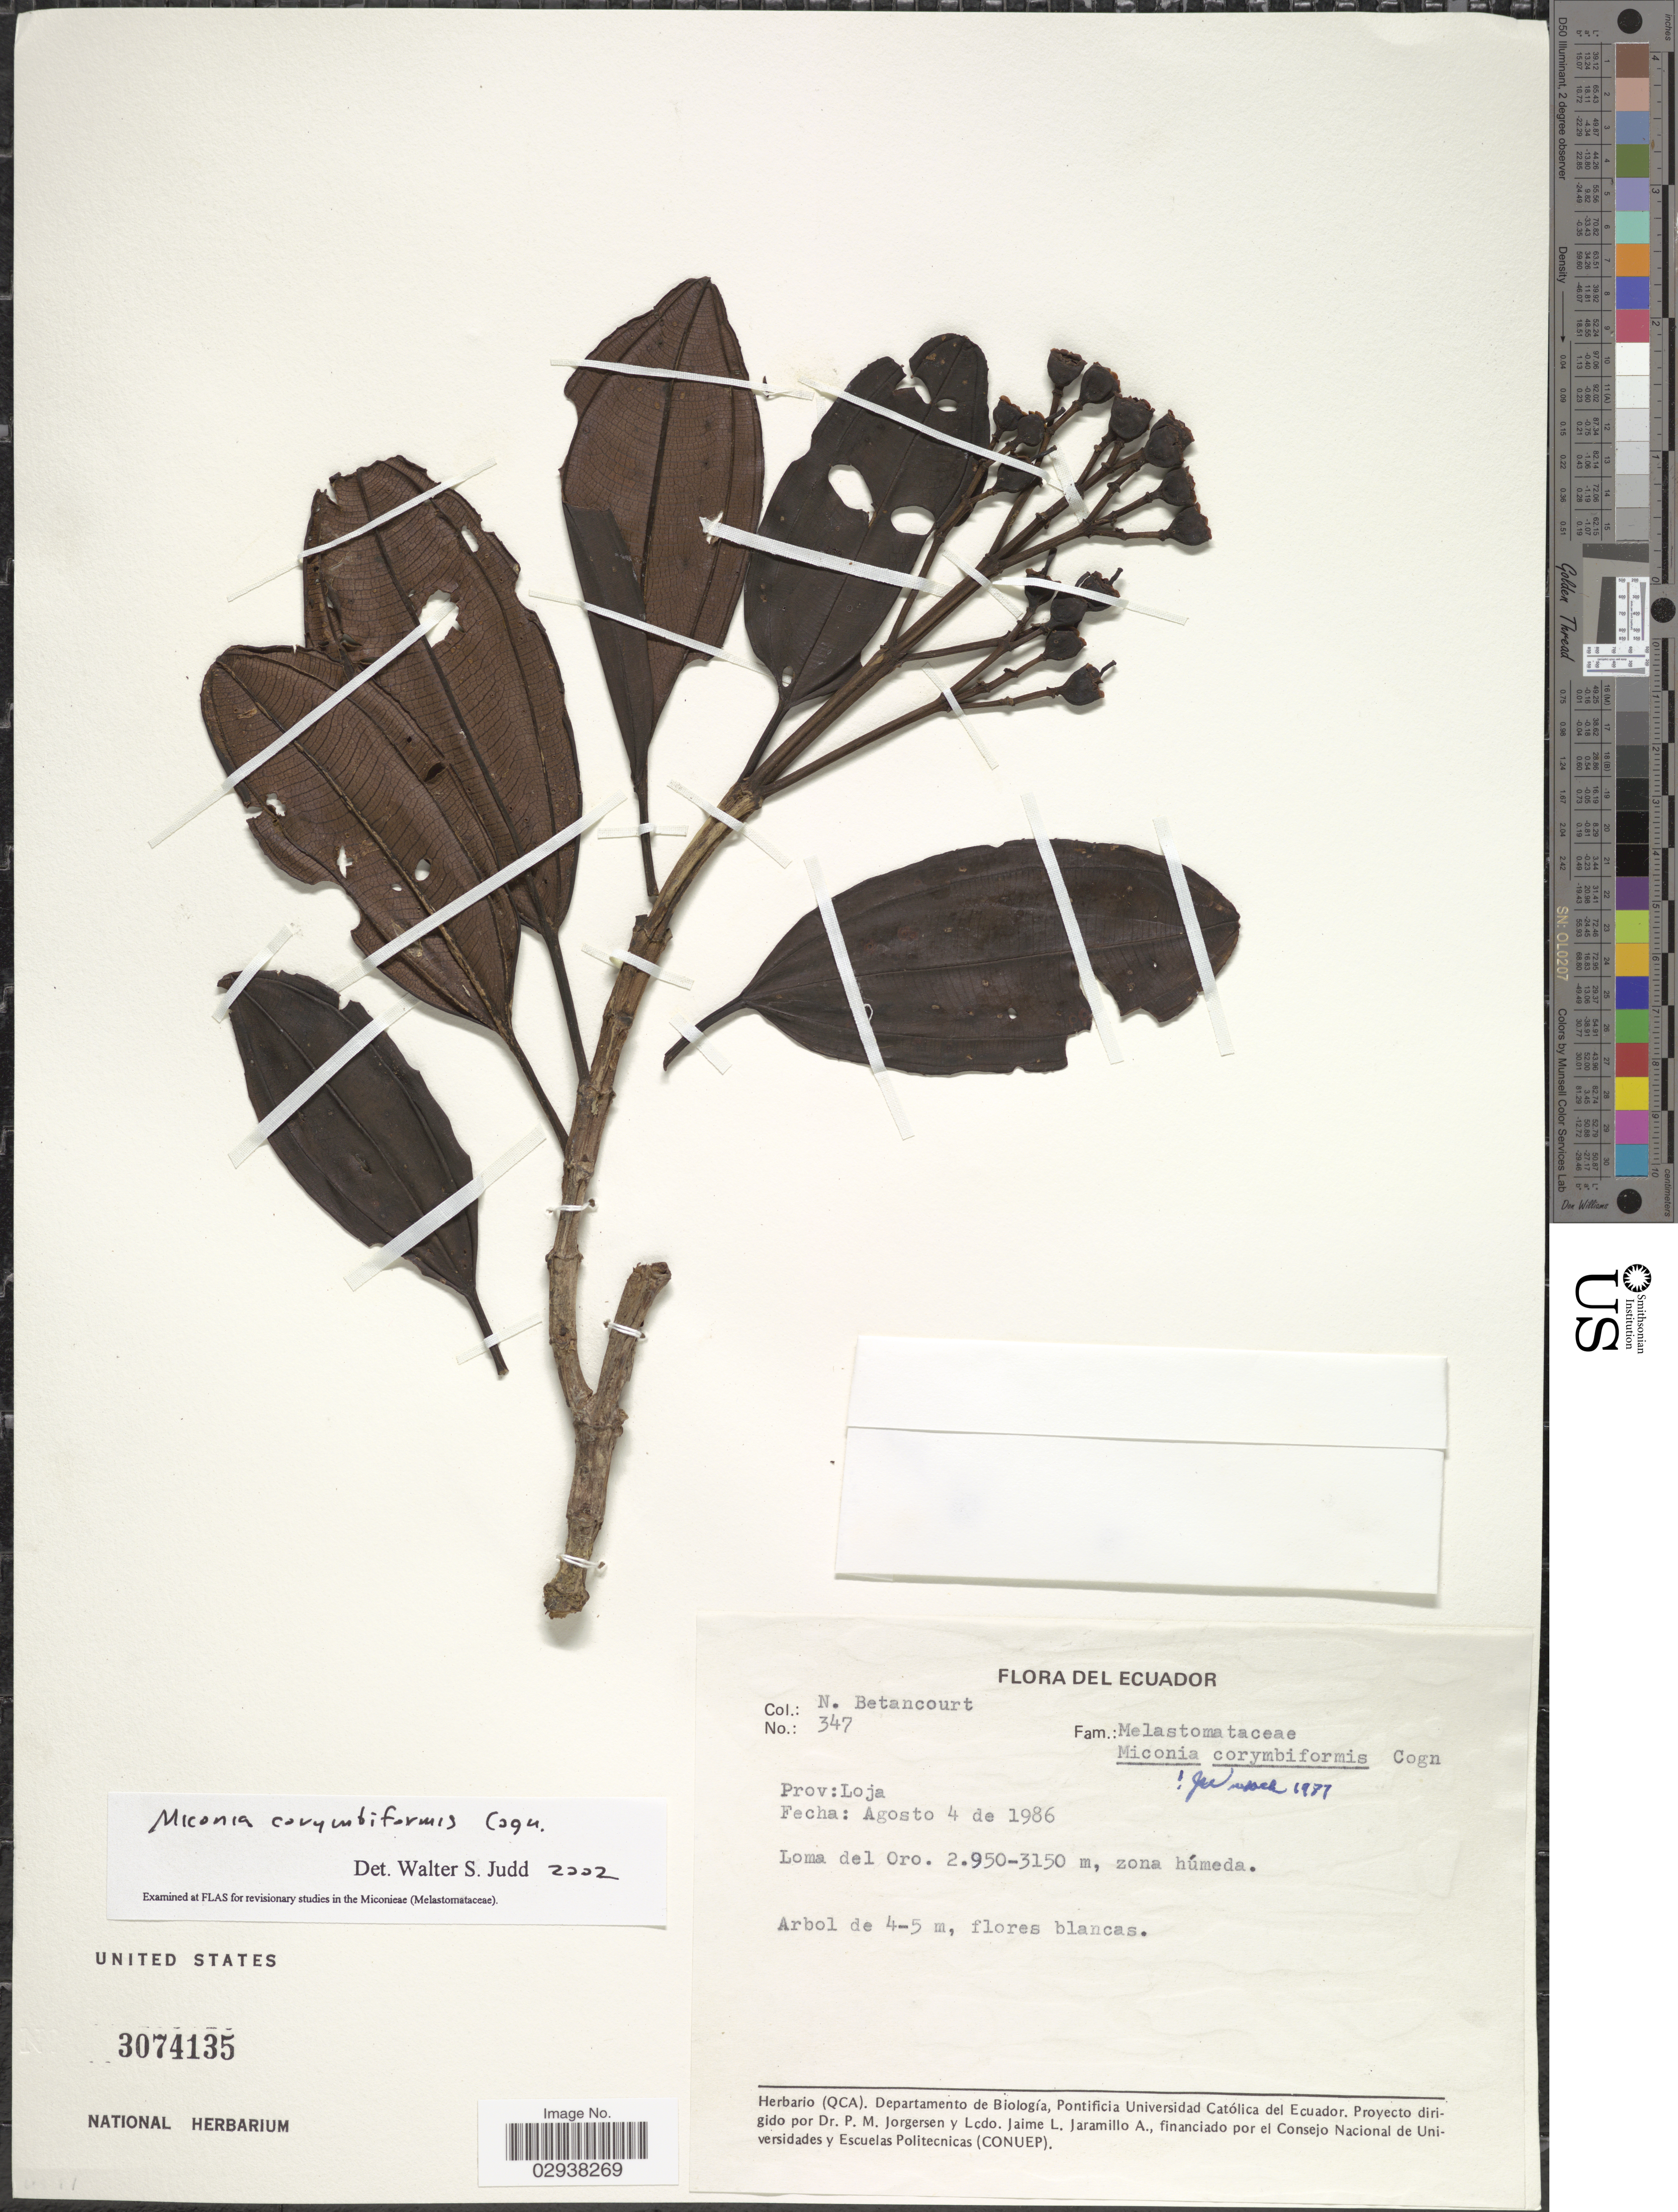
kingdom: Plantae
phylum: Tracheophyta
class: Magnoliopsida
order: Myrtales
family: Melastomataceae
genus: Miconia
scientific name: Miconia corymbiformis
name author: Cogn.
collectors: N. Betancourt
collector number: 347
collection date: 1986-08-04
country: Ecuador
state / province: Loja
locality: Loma del Oro.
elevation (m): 2950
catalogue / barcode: US 3074135